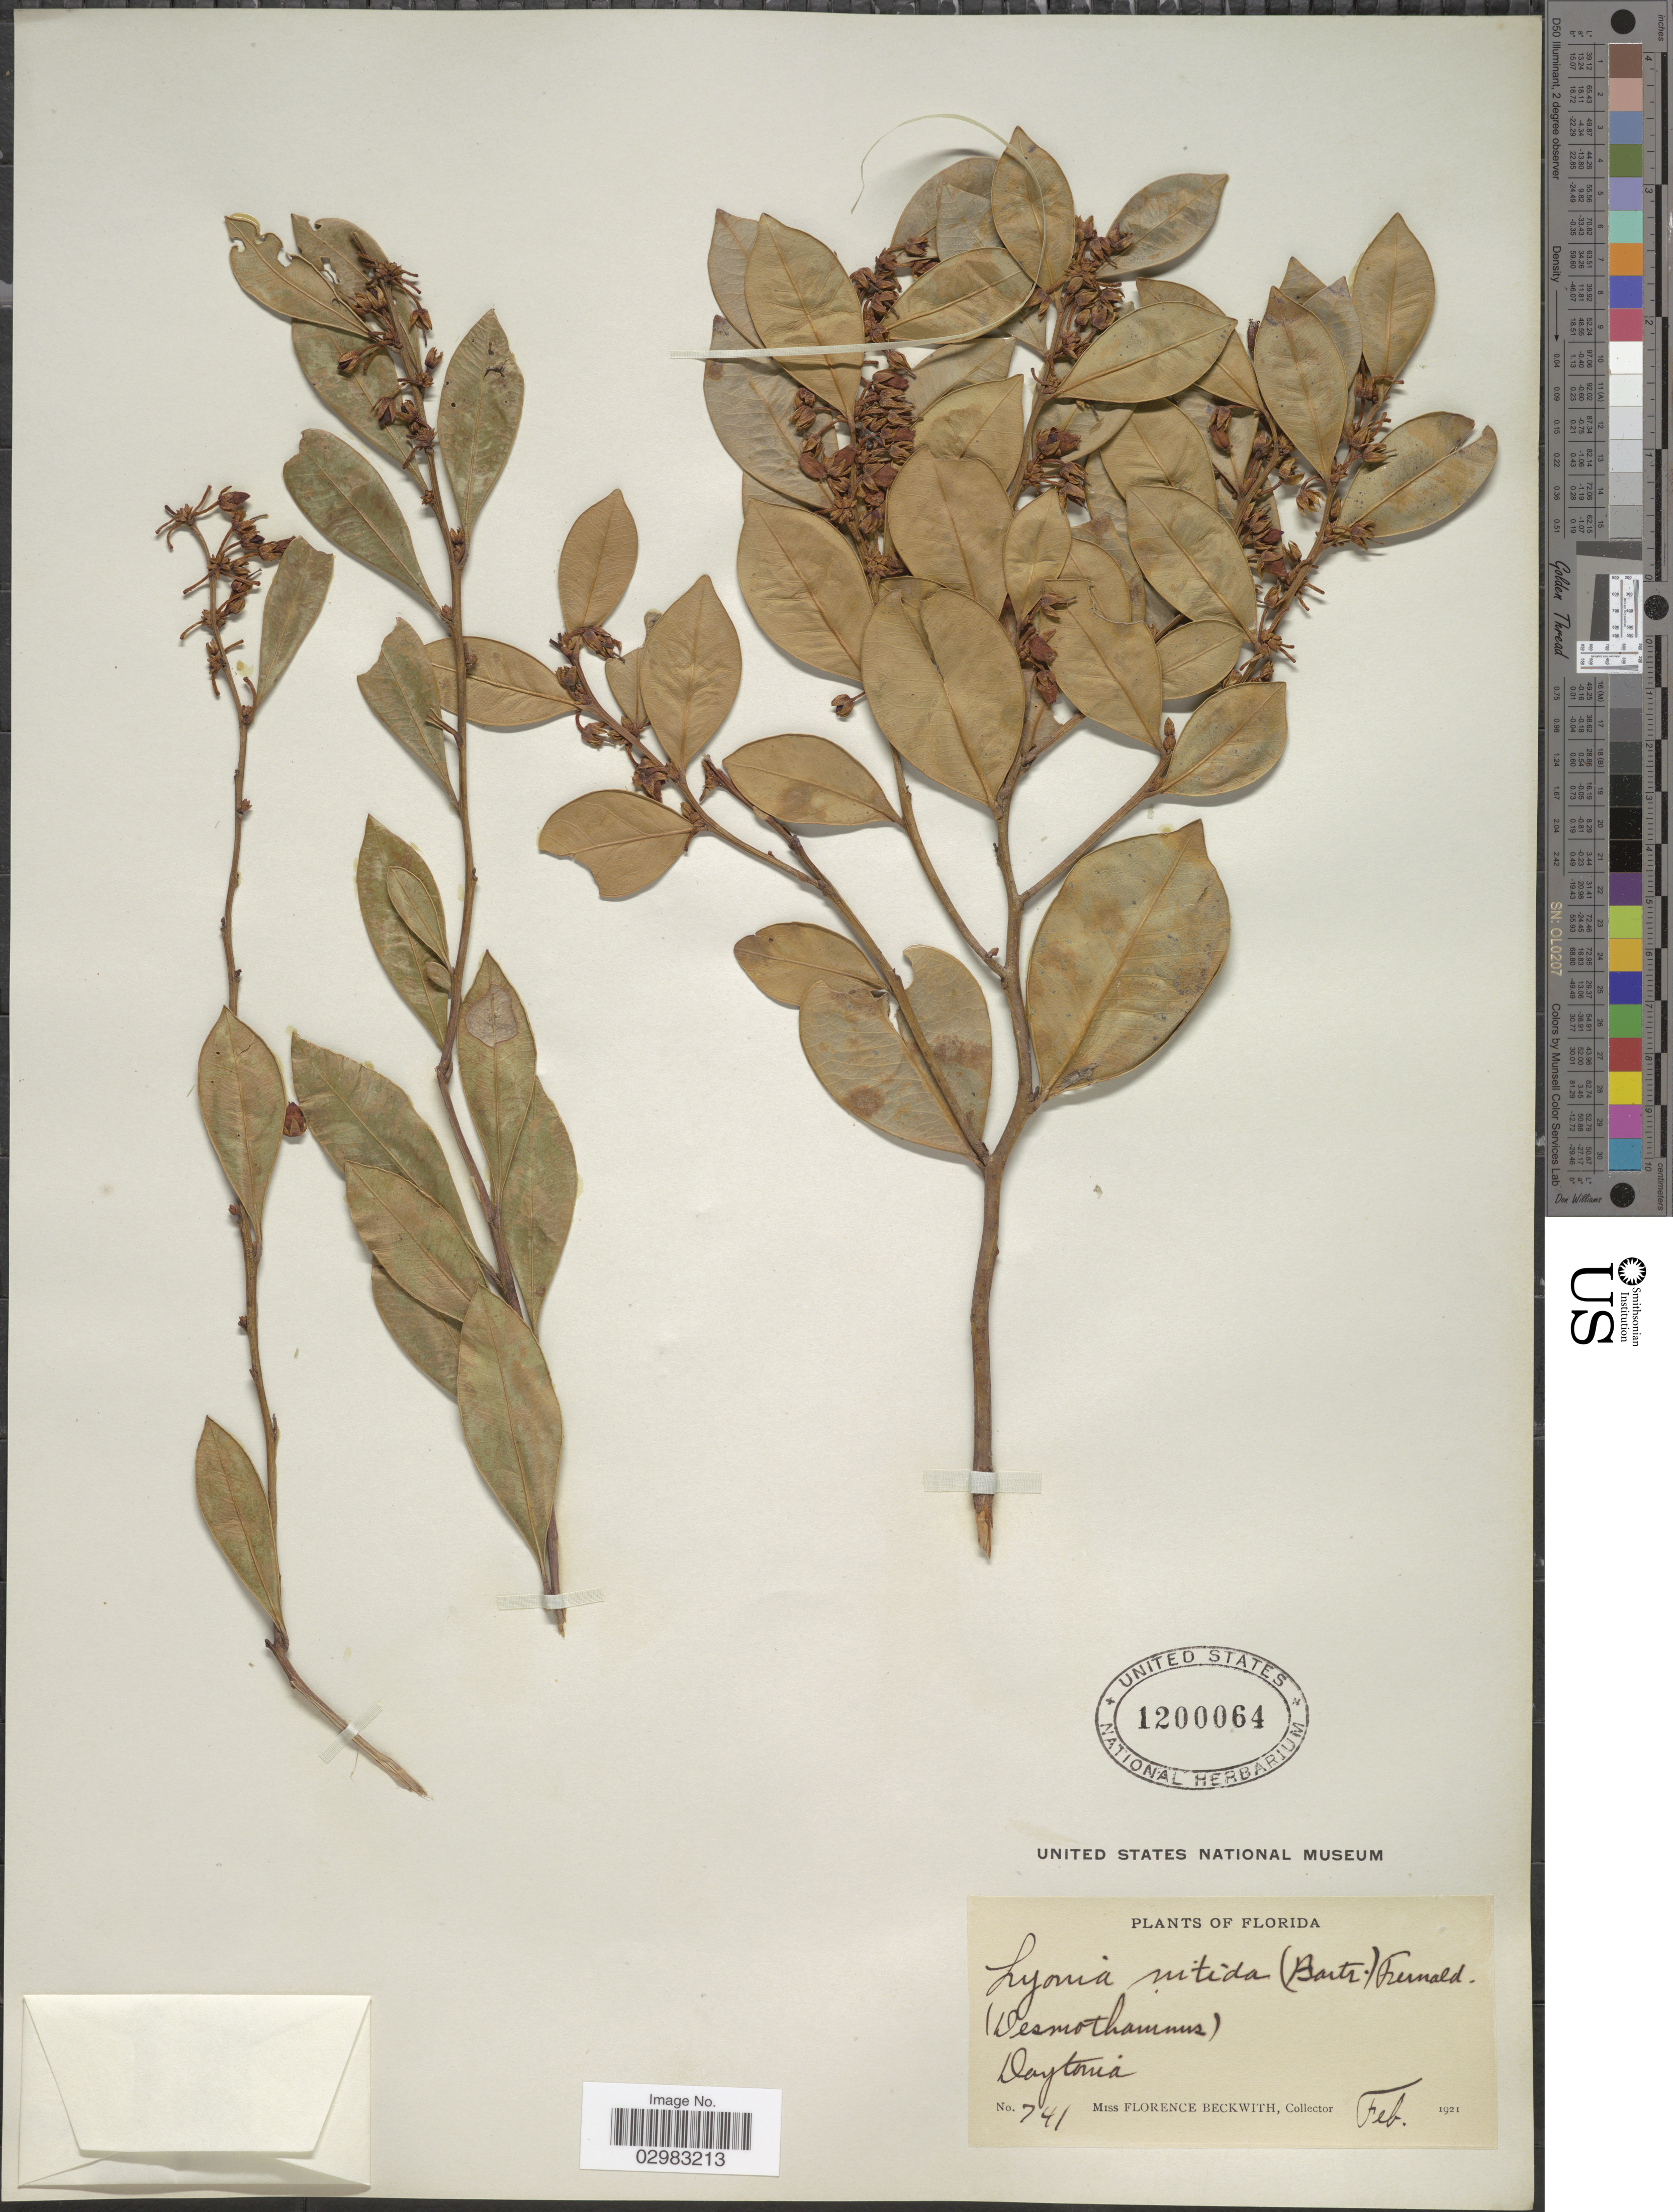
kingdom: Plantae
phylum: Tracheophyta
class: Magnoliopsida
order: Ericales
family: Ericaceae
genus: Lyonia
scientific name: Lyonia lucida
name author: K. Koch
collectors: F. Beckwith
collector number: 741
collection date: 1921-02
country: United States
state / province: Florida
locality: Daytonia.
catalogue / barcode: US 1200064